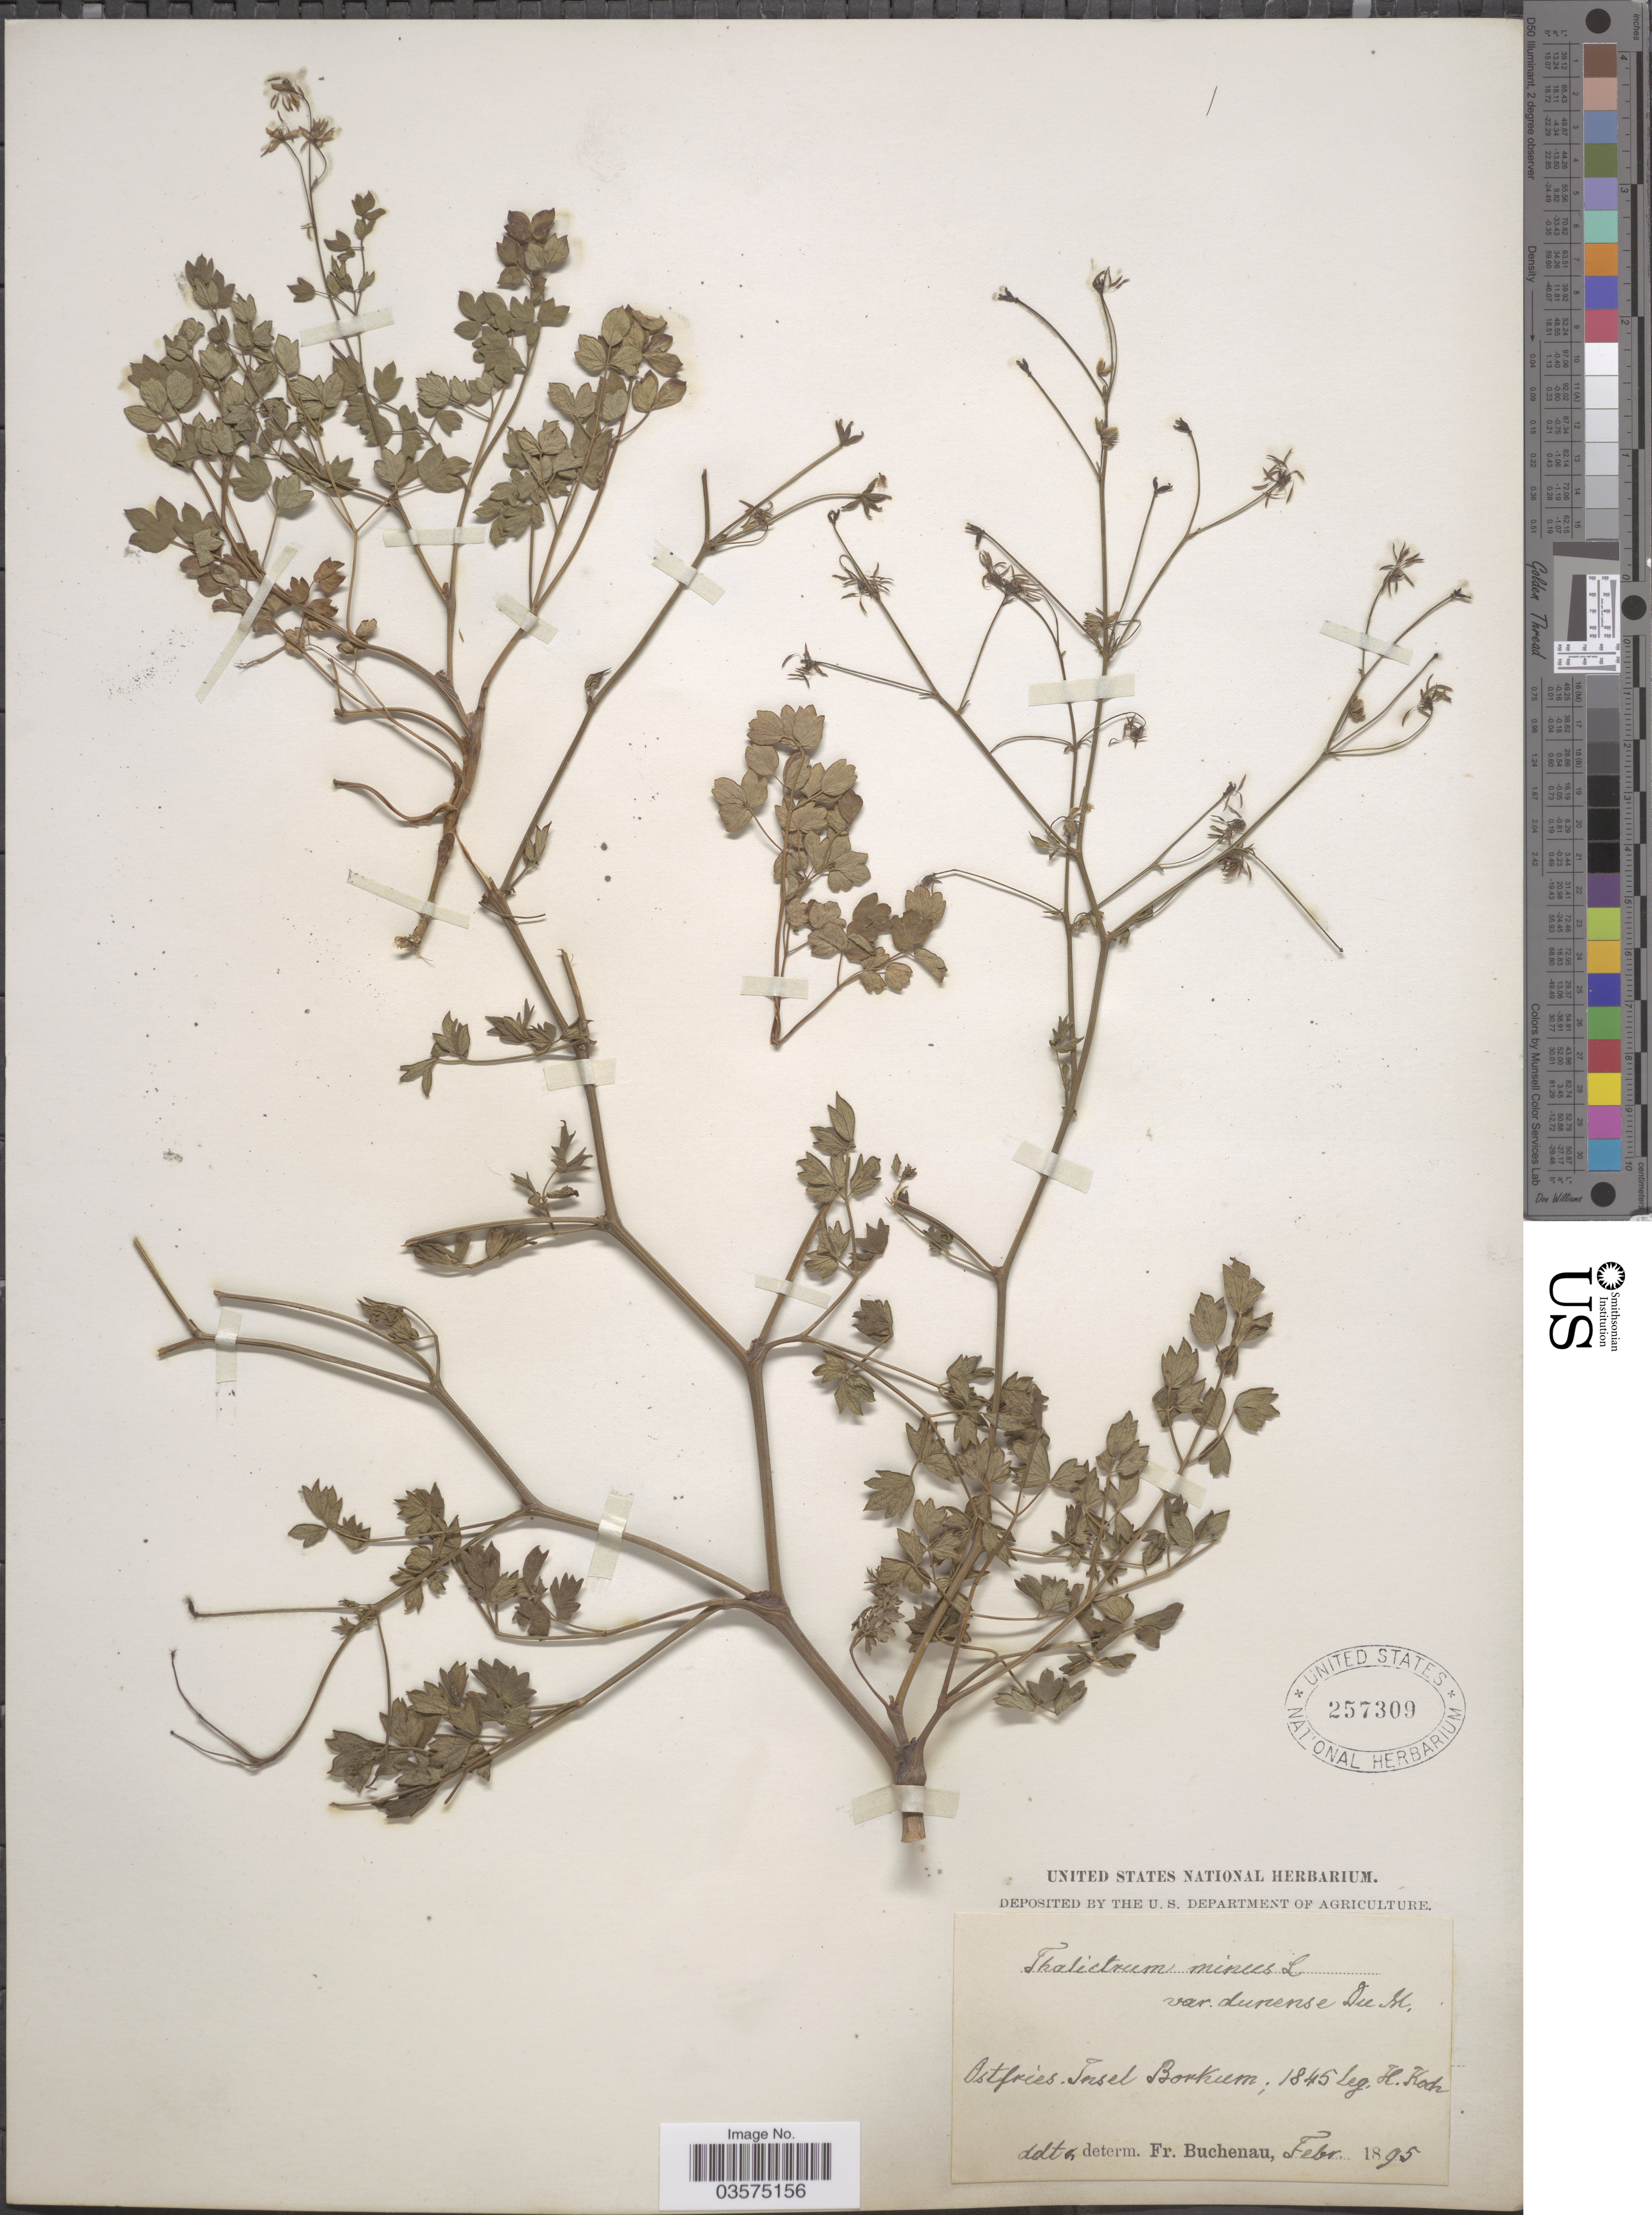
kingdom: Plantae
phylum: Tracheophyta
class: Magnoliopsida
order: Ranunculales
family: Ranunculaceae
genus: Thalictrum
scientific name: Thalictrum minus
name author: L.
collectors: H. Koch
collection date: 1845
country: Germany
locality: Ostfries. Insel Borkum.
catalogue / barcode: US 257309